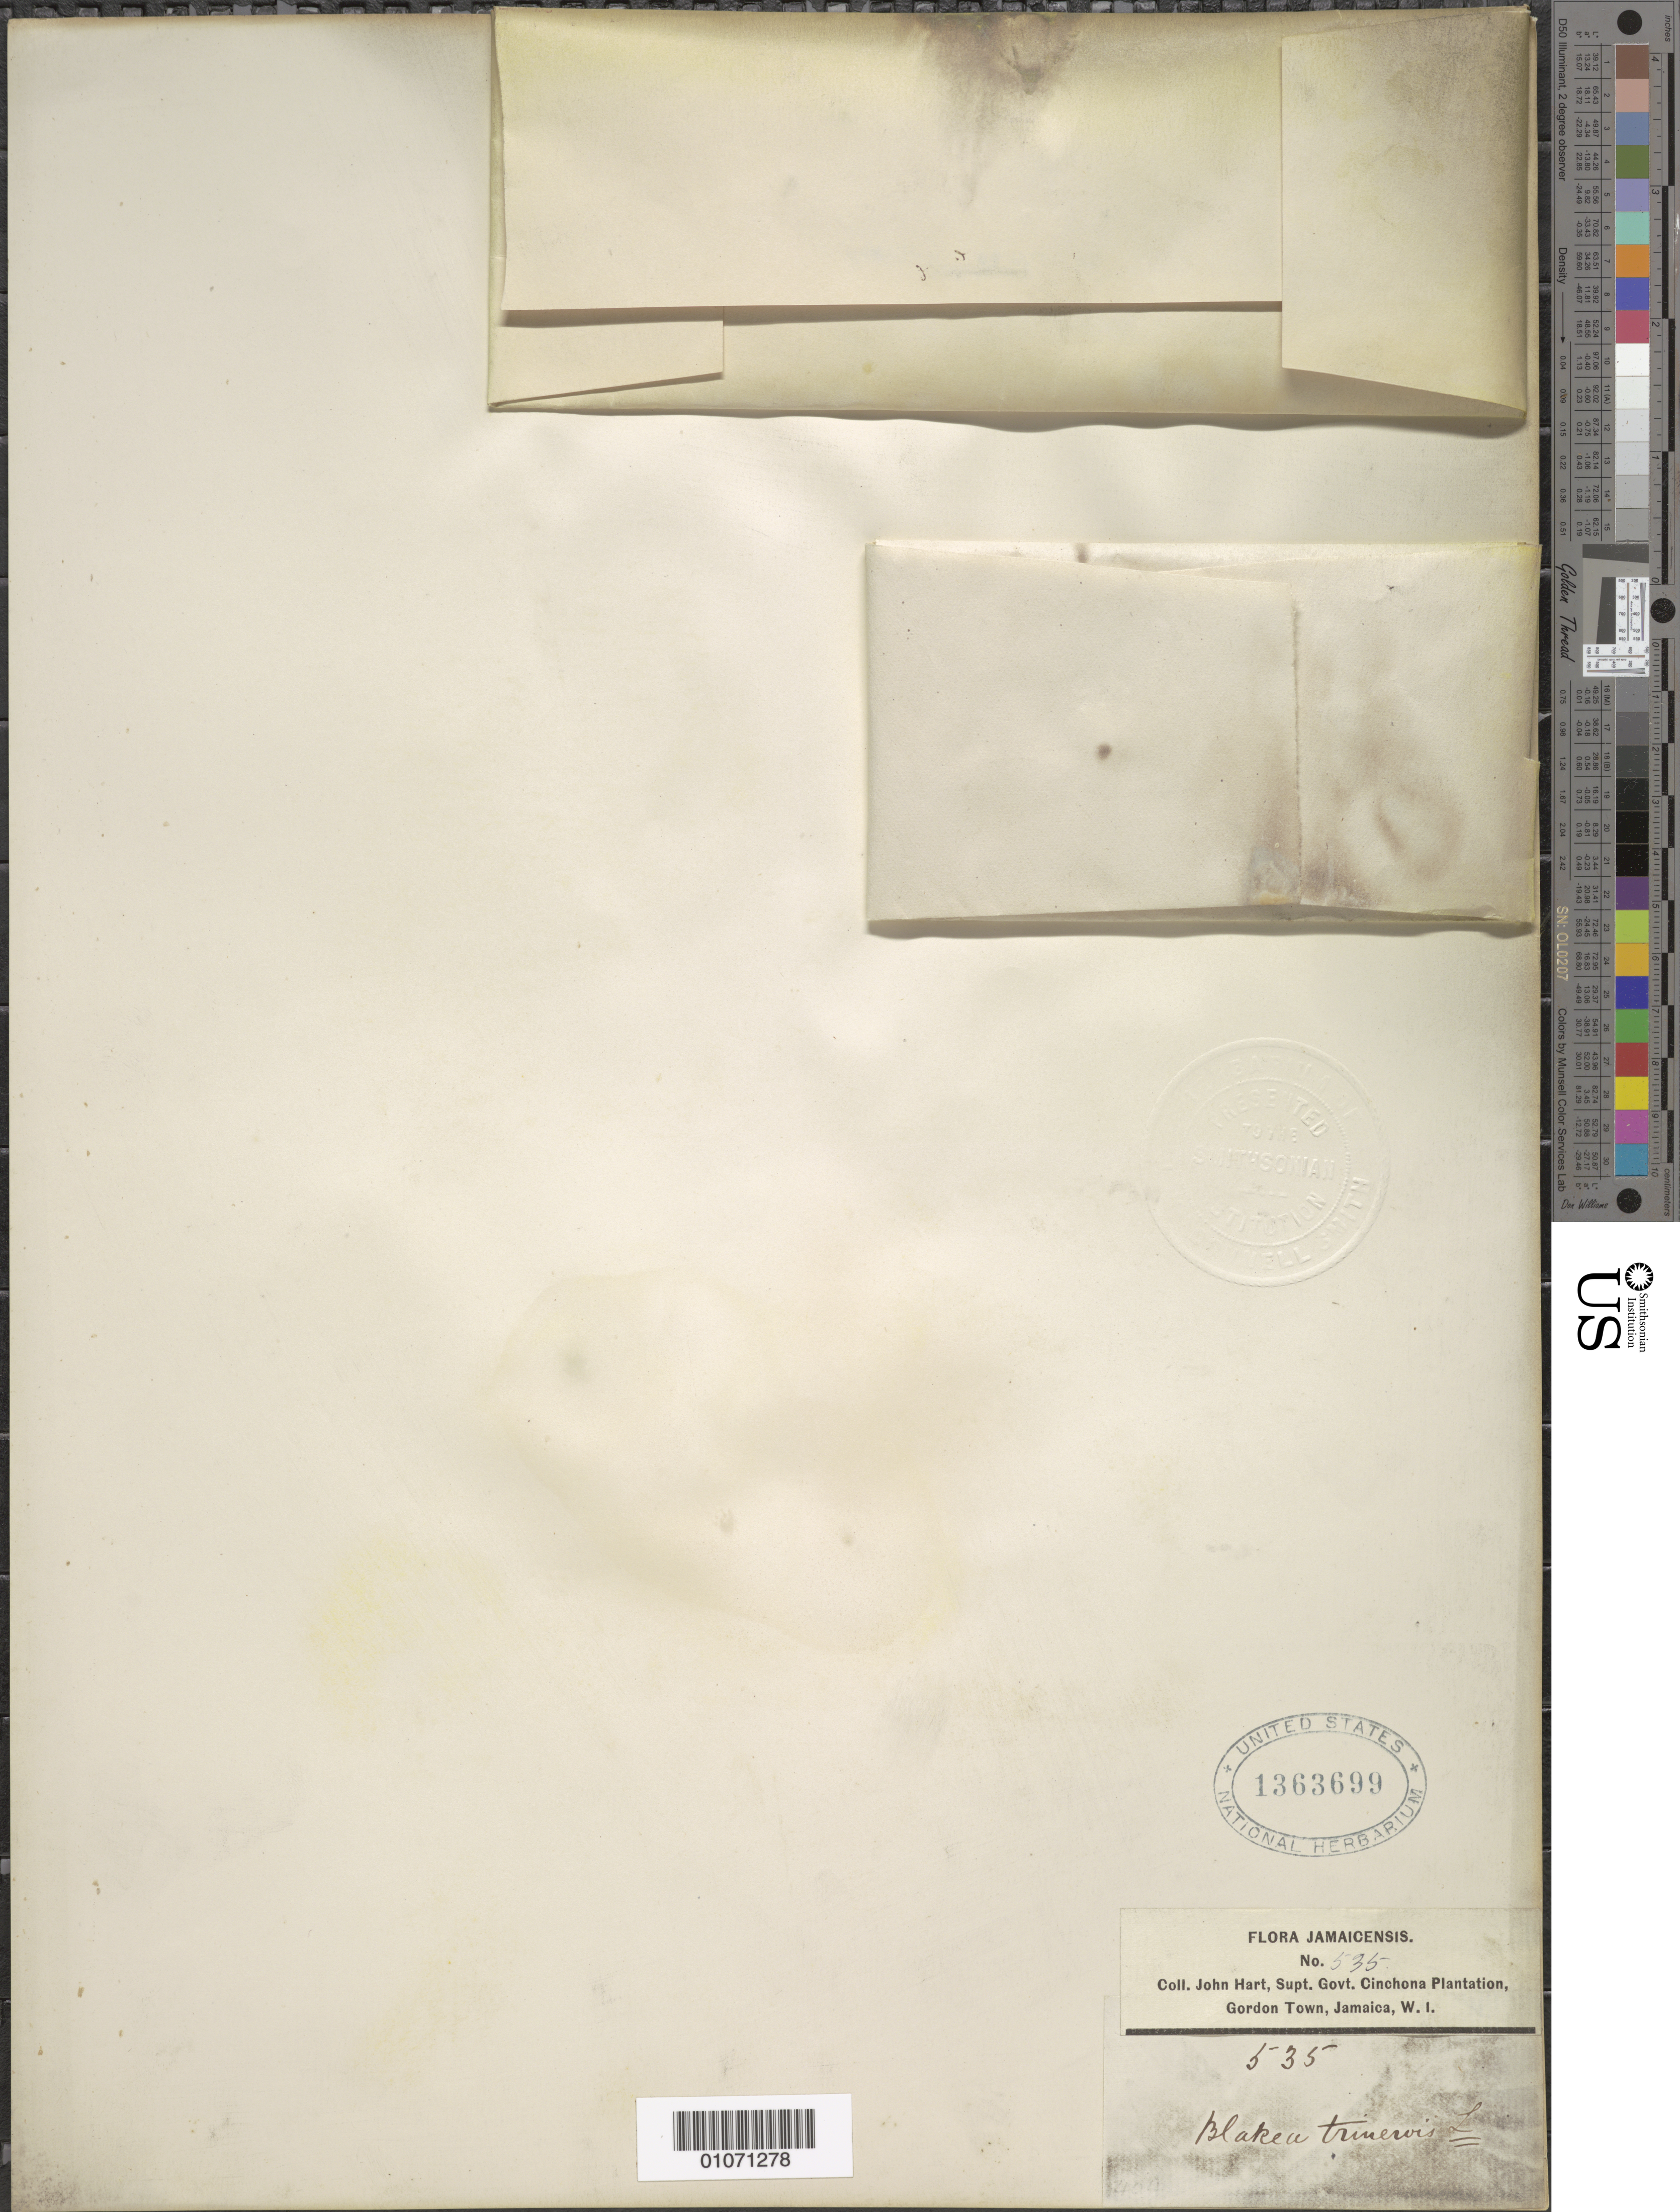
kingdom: Plantae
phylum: Tracheophyta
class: Magnoliopsida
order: Myrtales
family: Melastomataceae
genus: Blakea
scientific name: Blakea trinervia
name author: L.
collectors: J. Hart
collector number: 535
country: Jamaica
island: Jamaica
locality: Cinchona Plantation, Gordon Town [locality?]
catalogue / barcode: US 1363699